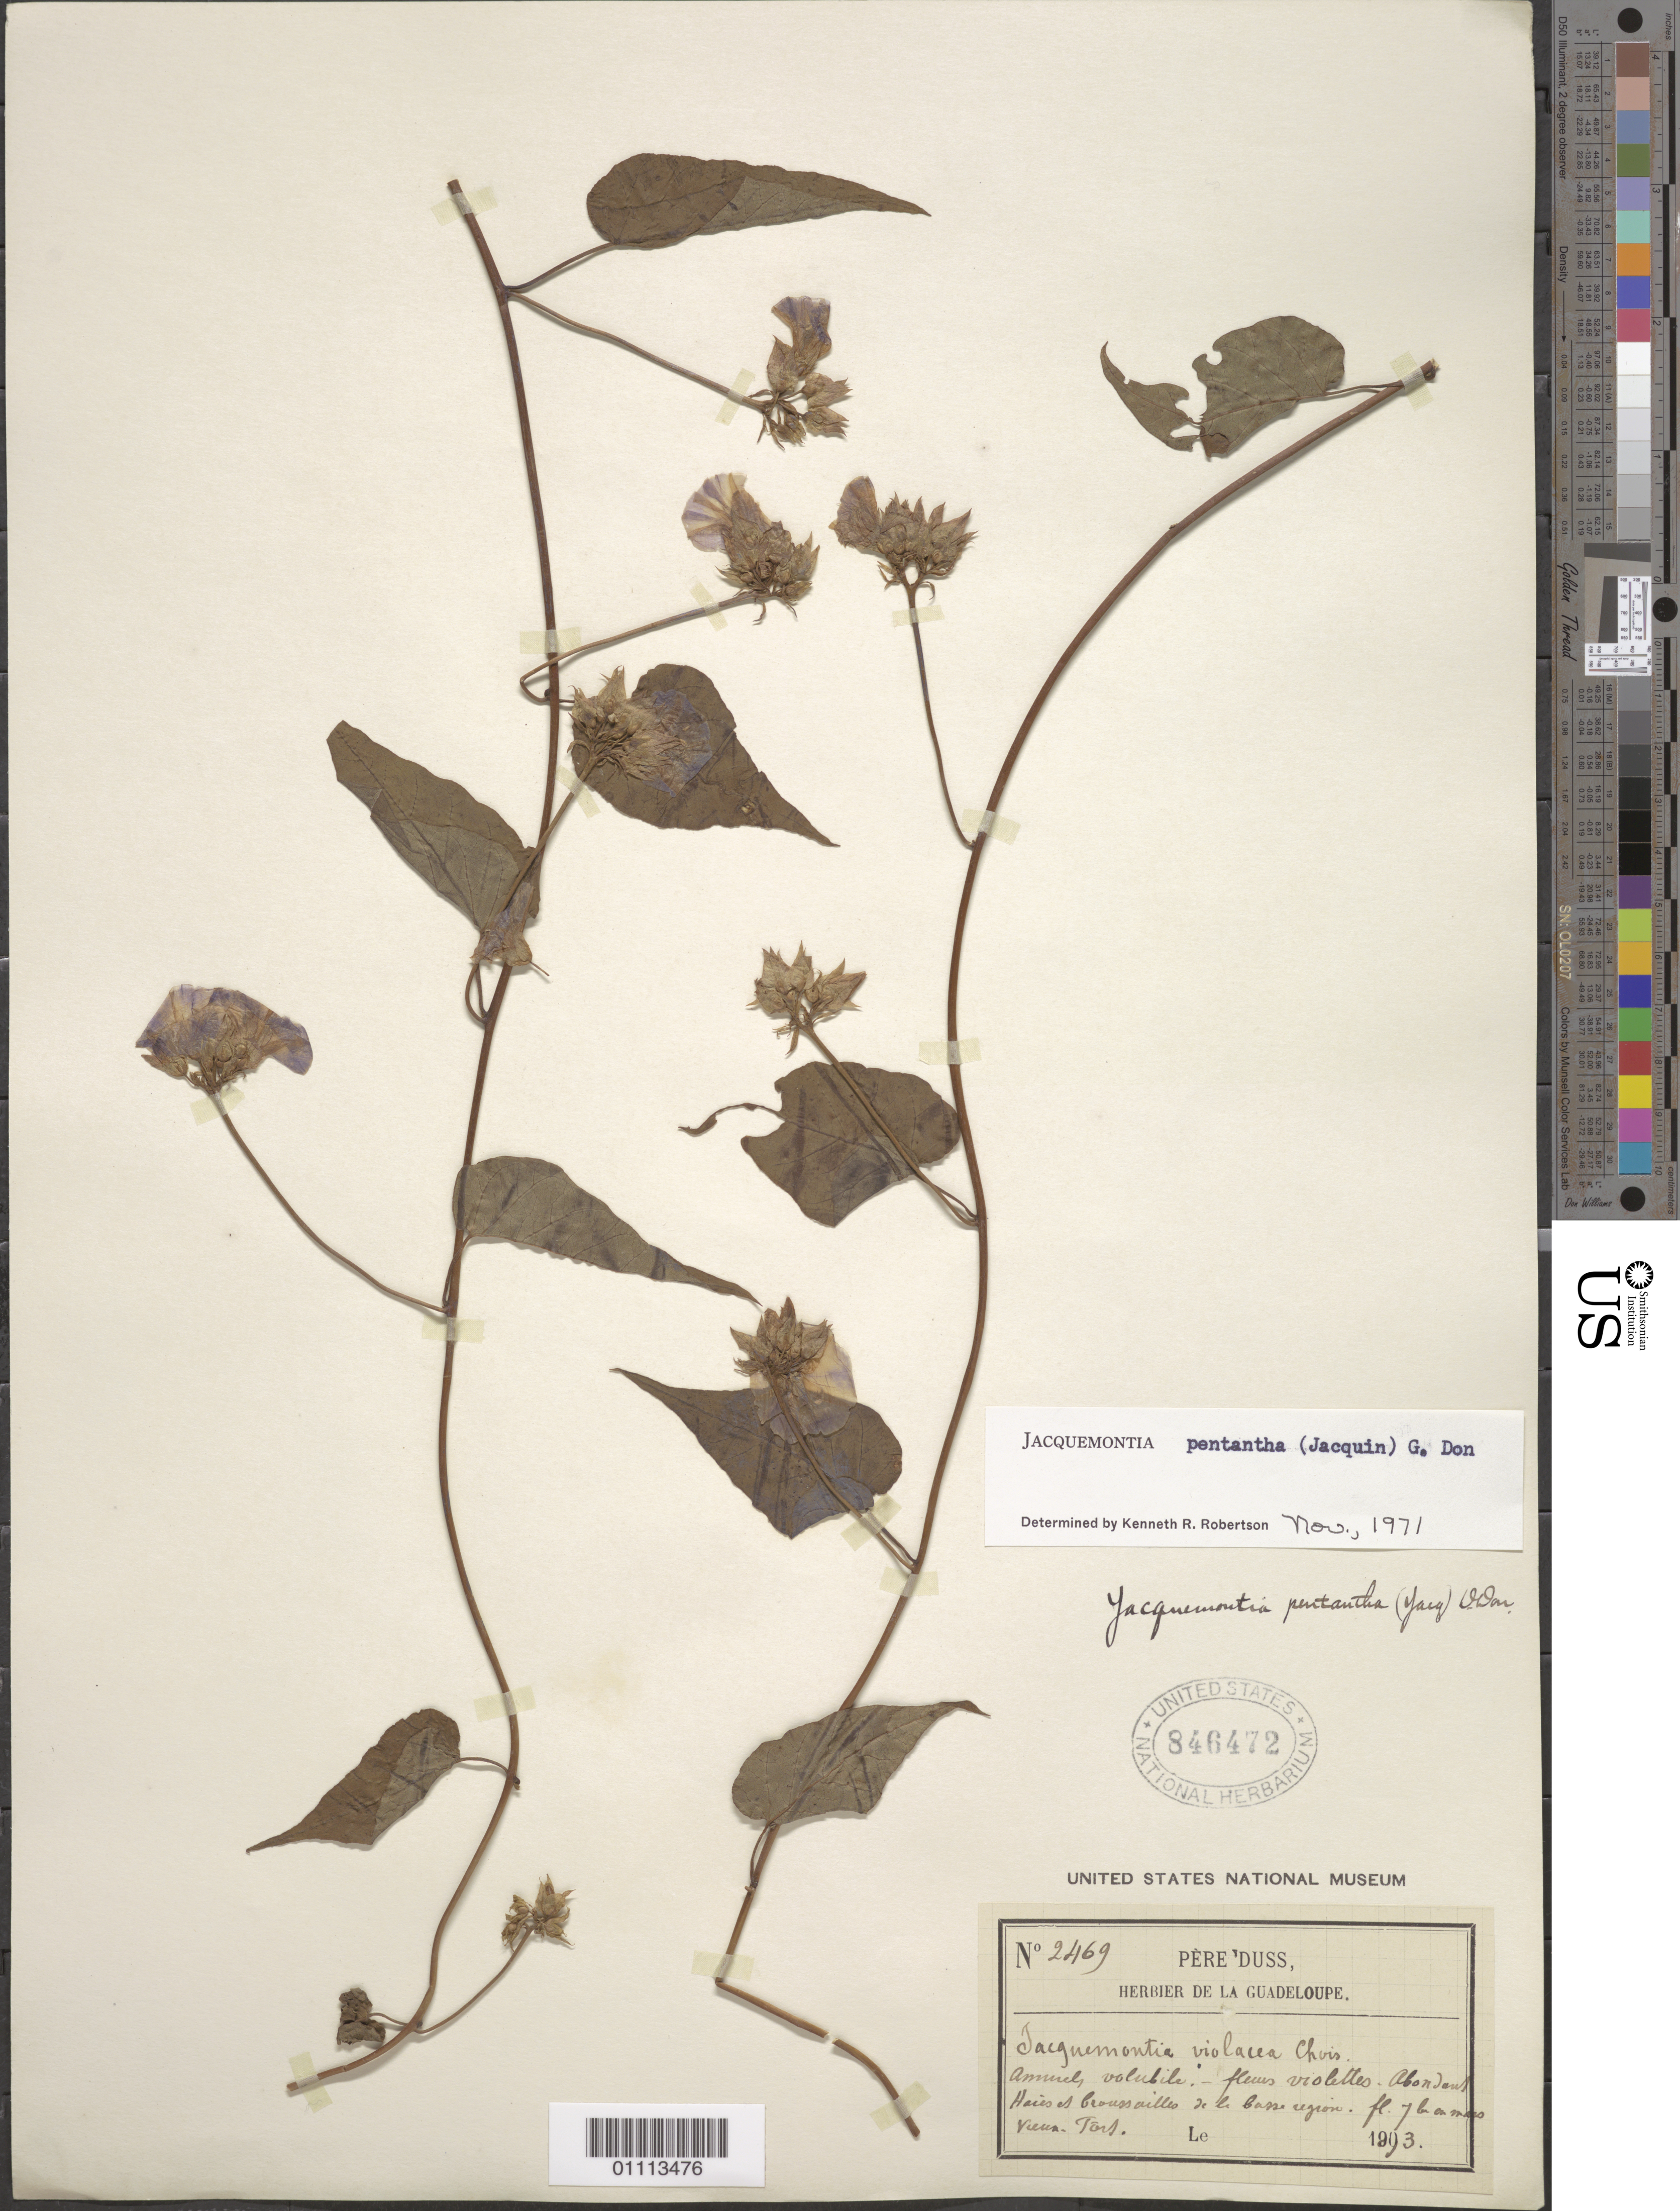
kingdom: Plantae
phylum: Tracheophyta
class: Magnoliopsida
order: Solanales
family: Convolvulaceae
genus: Jacquemontia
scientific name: Jacquemontia pentanthos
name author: (Jacq.) G. Don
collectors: Père Duss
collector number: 2469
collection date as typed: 1893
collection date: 1893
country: Guadeloupe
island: Basse Terre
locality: Haies et broussvilles de la basse region. Vieux Fort.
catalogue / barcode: US 846472